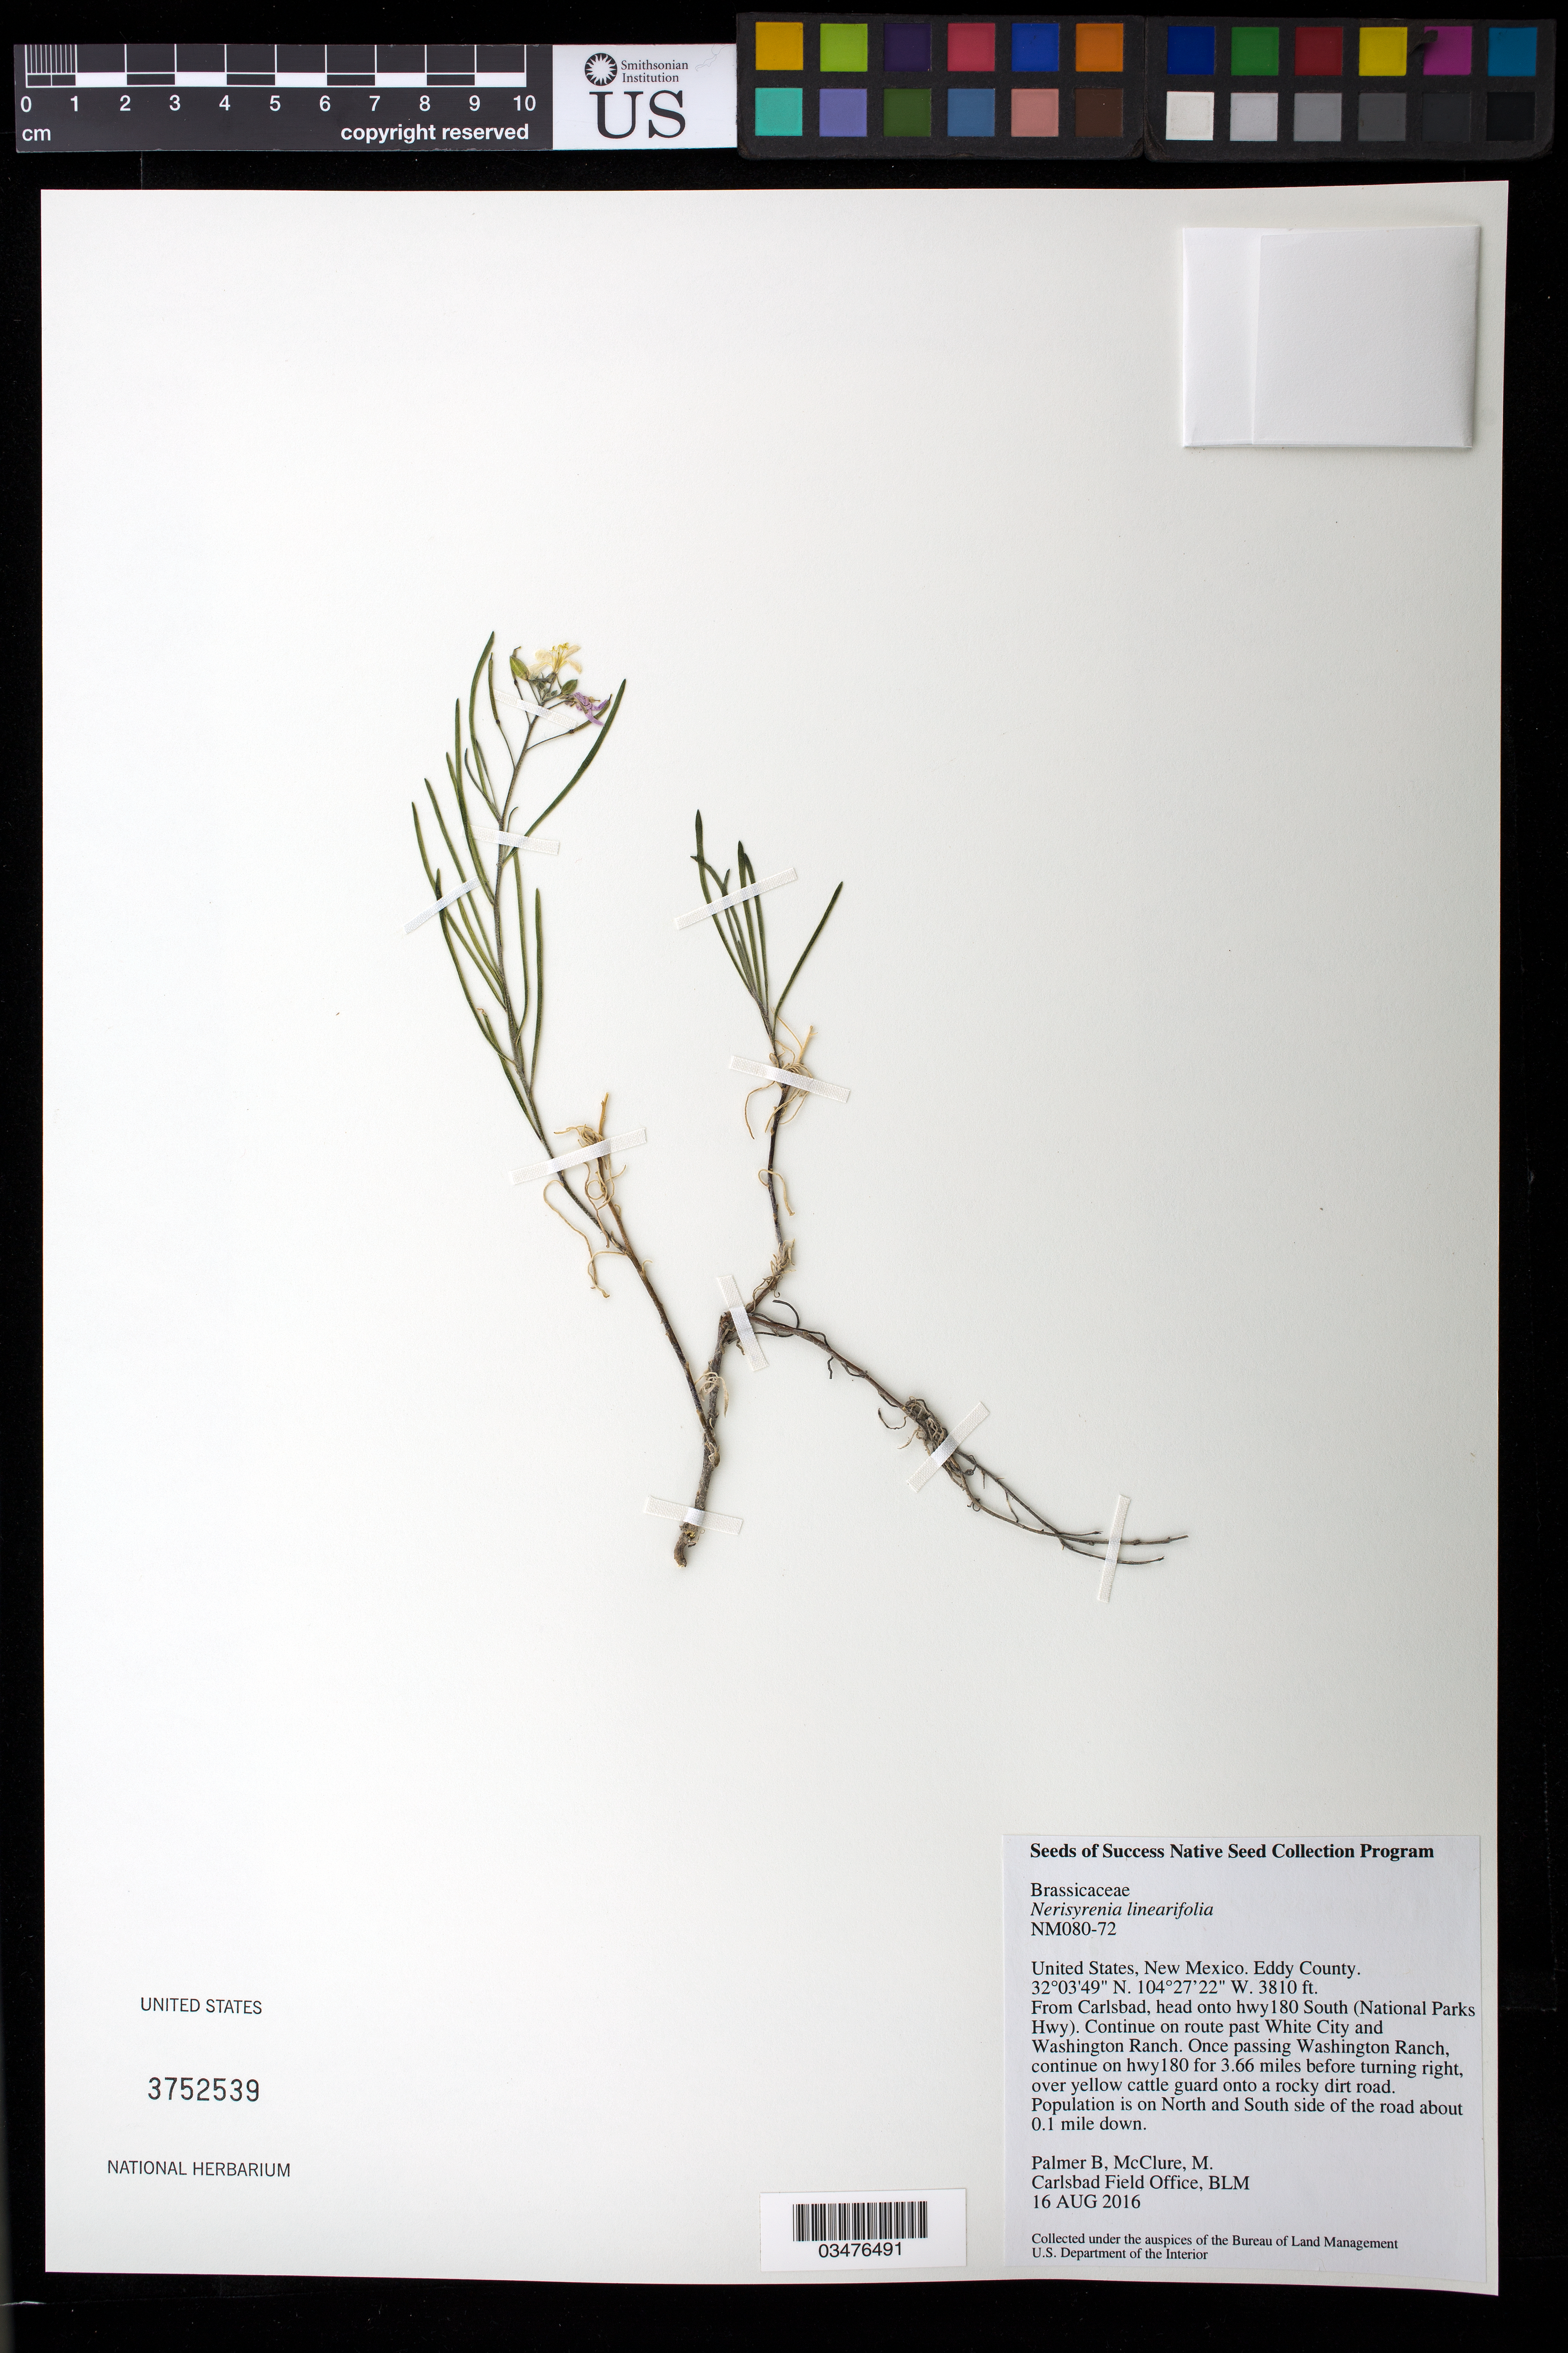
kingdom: Plantae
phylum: Tracheophyta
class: Magnoliopsida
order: Brassicales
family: Brassicaceae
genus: Nerisyrenia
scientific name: Nerisyrenia linearifolia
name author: (S. Watson) Greene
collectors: B. Palmer & M. McClure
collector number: NM080-72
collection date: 2016-08-15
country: United States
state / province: New Mexico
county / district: Eddy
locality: Washington Ranch Area,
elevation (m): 1161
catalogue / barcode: US 3752539